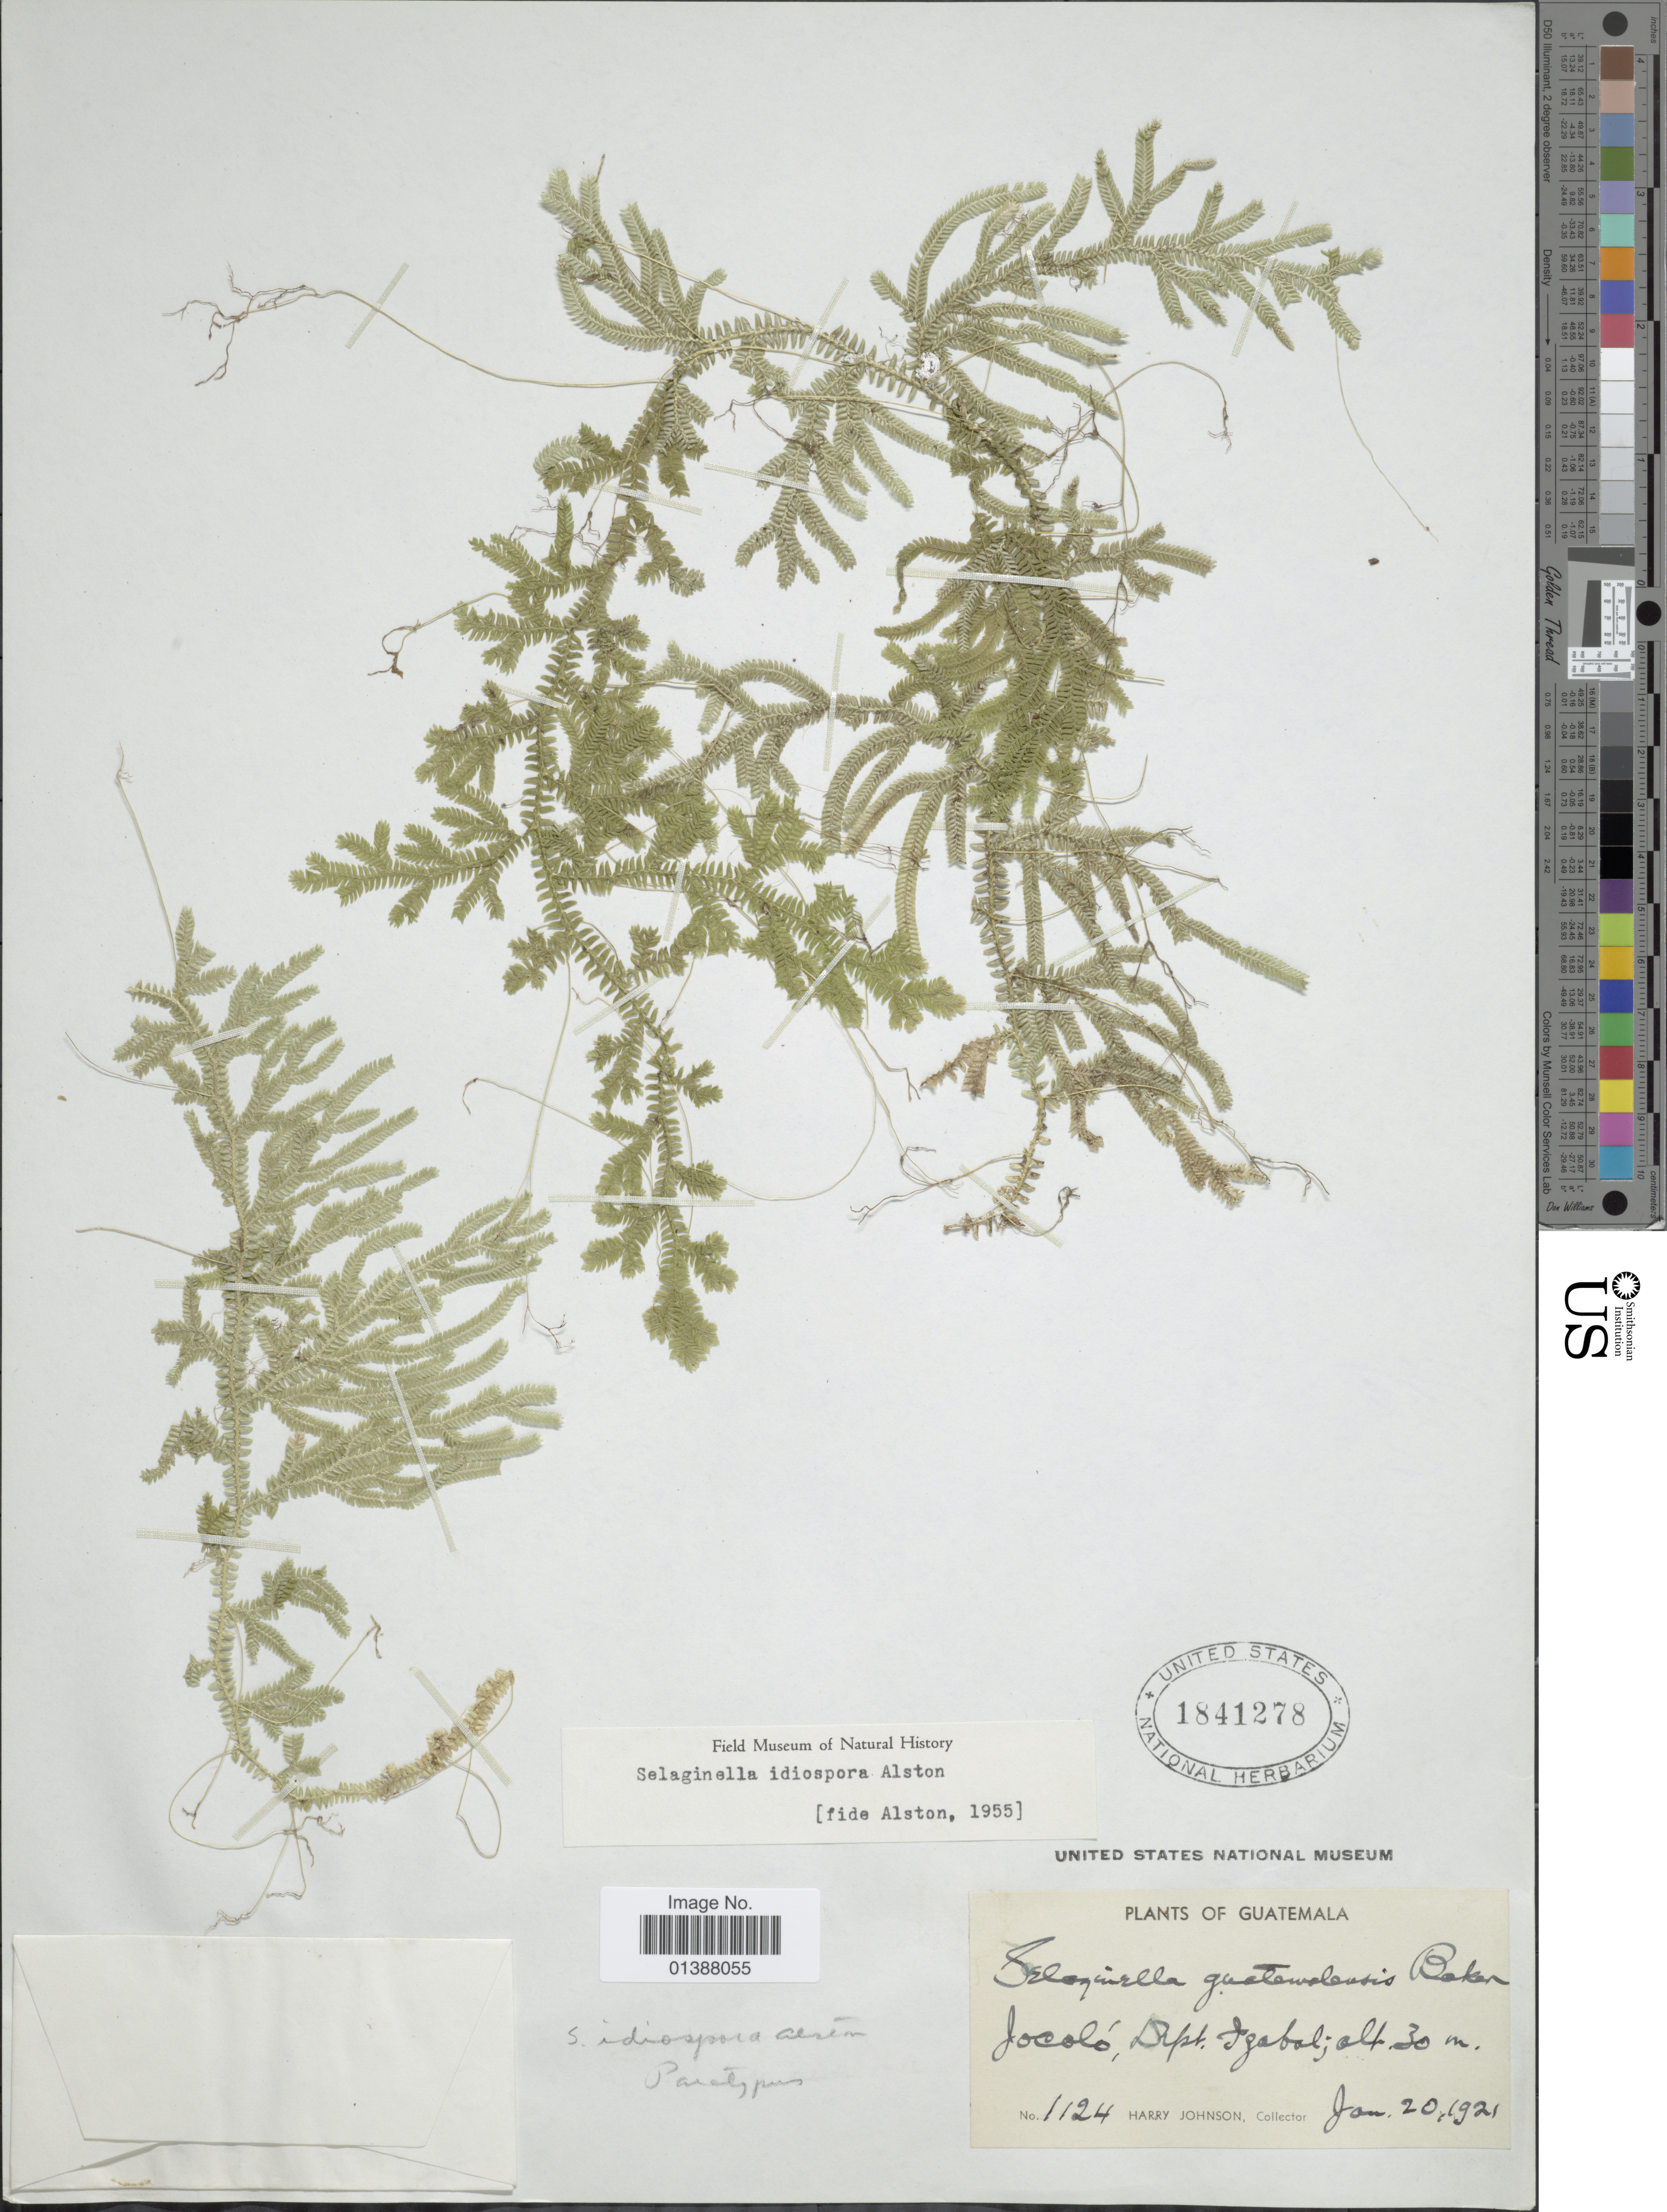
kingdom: Plantae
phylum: Tracheophyta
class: Lycopodiopsida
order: Selaginellales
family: Selaginellaceae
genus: Selaginella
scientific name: Selaginella idiospora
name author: Alston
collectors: H. Johnson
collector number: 1124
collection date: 1921-01-20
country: Guatemala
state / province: Izabal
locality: Jocolo, Dept Izabal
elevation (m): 30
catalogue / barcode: US 1841278